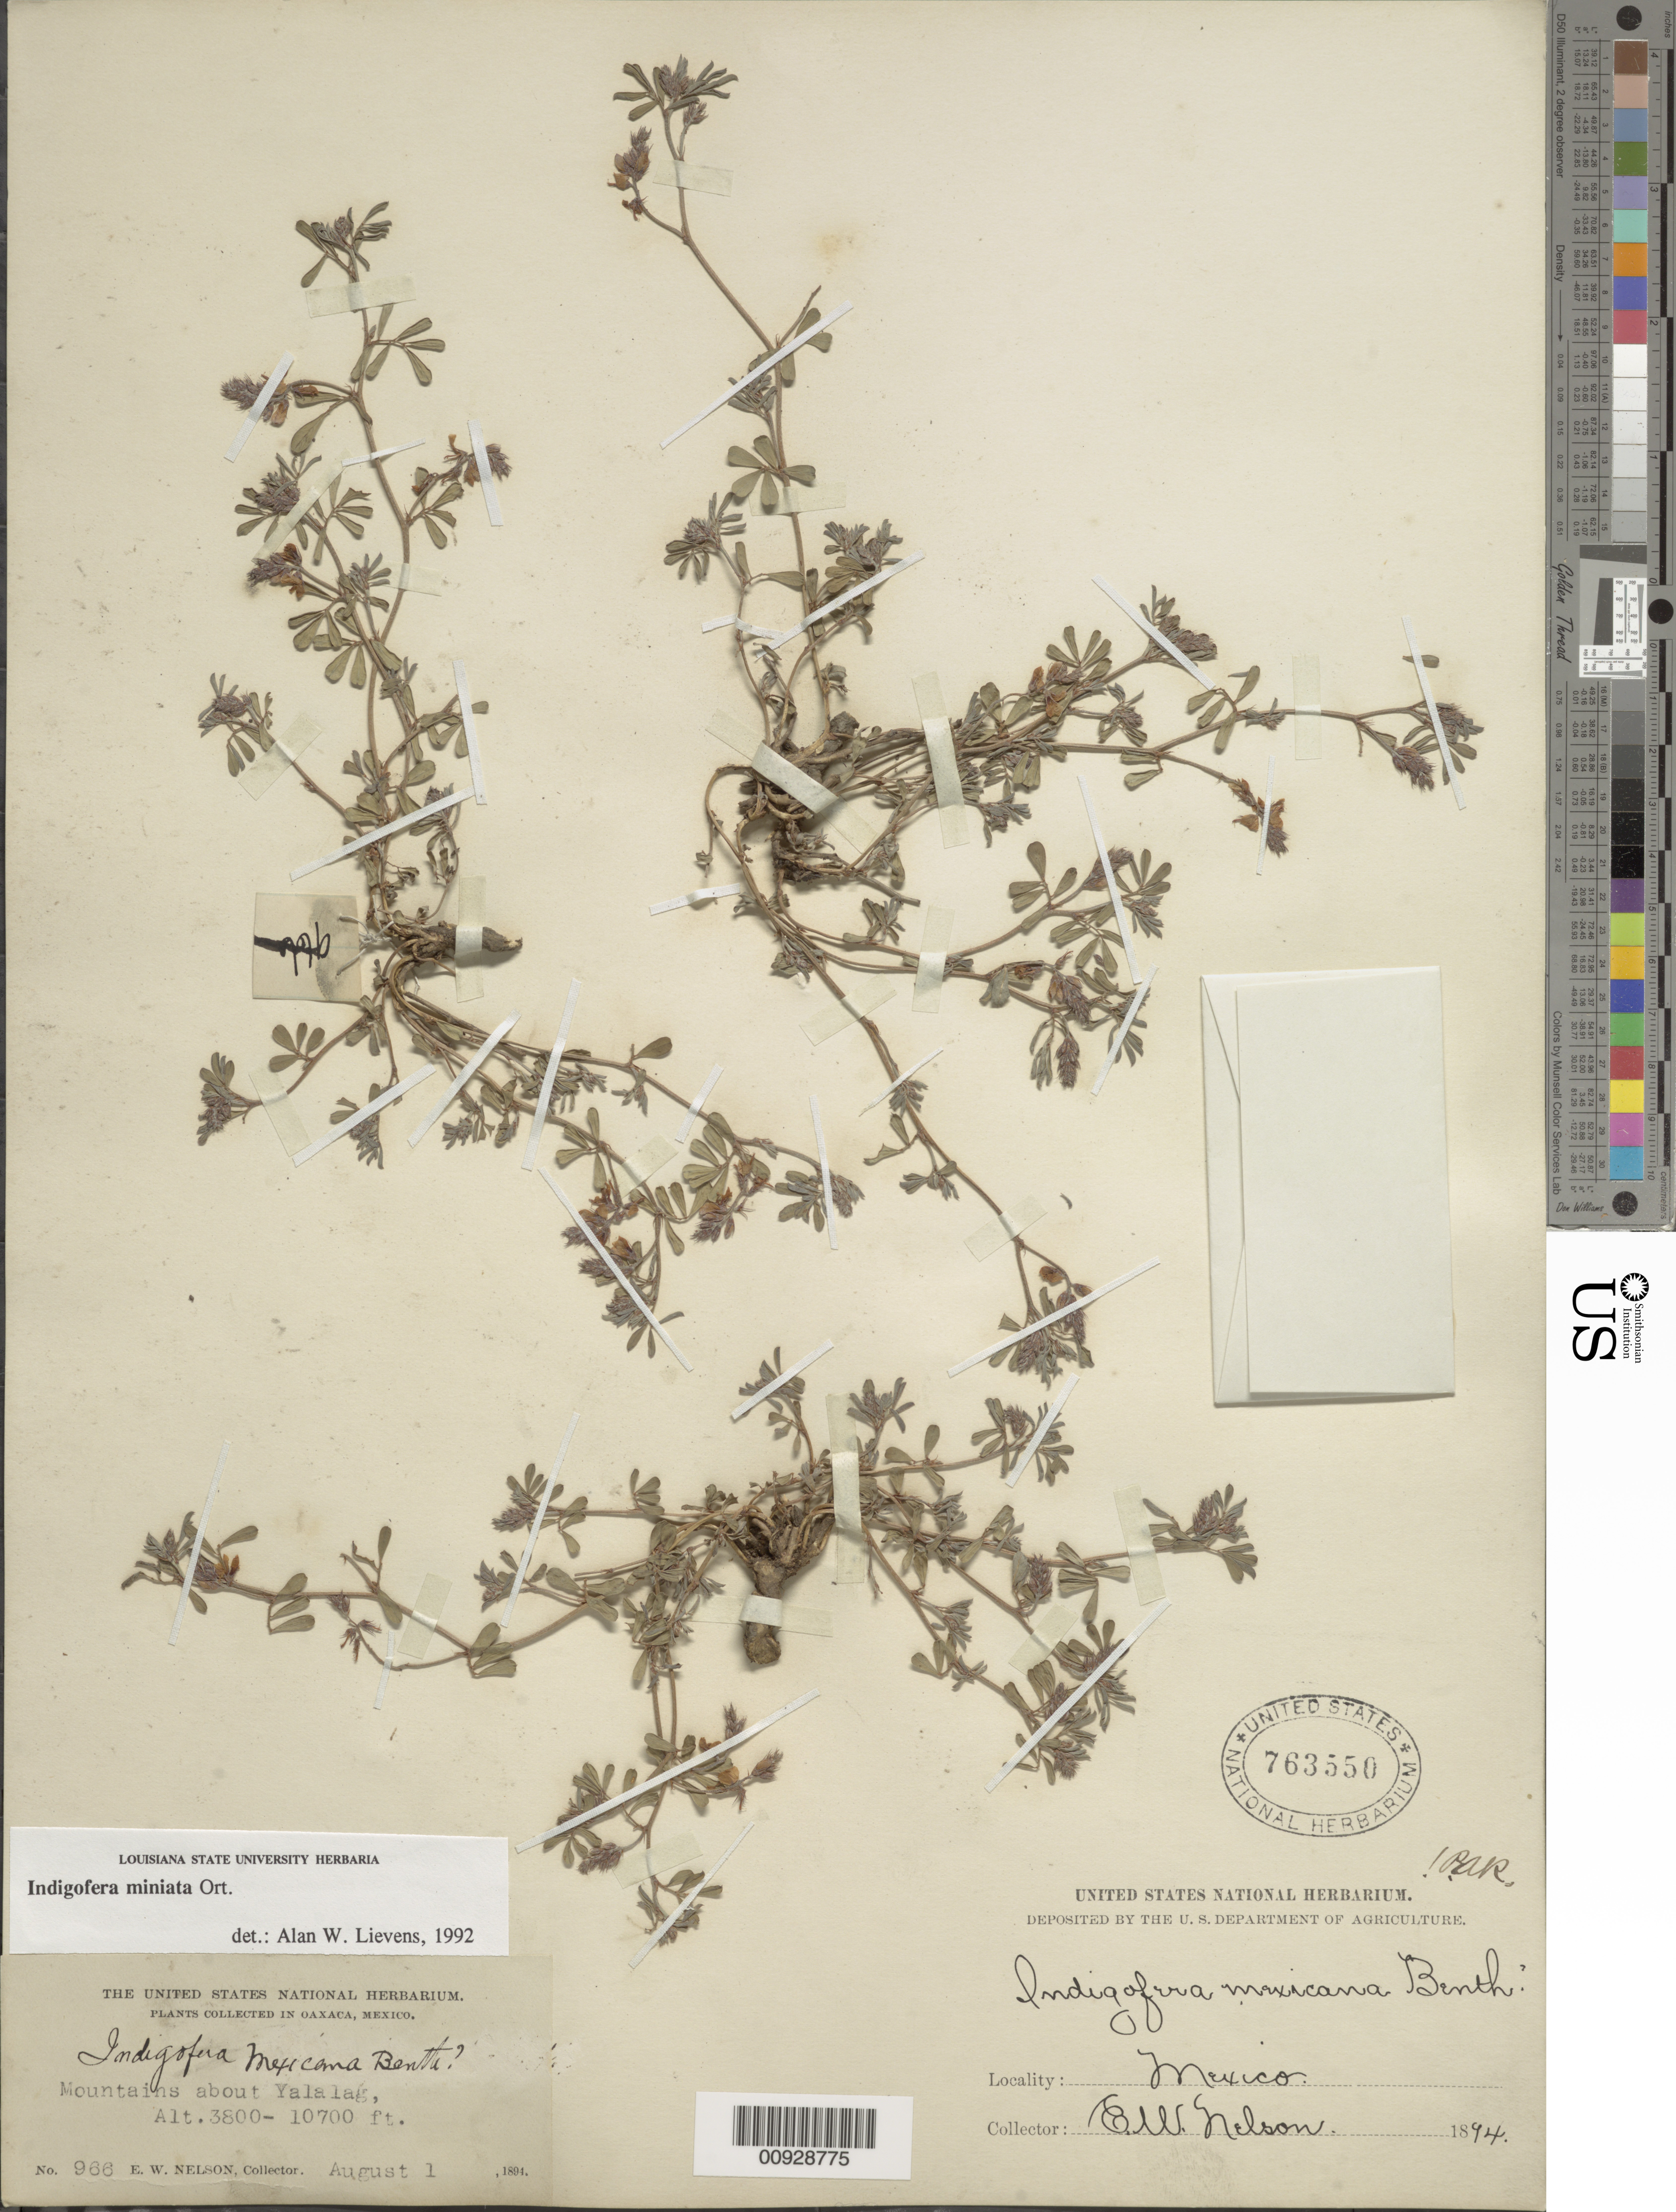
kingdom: Plantae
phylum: Tracheophyta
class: Magnoliopsida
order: Fabales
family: Fabaceae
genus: Indigofera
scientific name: Indigofera miniata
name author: Orteg.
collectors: E. W. Nelson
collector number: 966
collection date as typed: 01 Aug 1894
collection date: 1894-08-01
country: Mexico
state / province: Oaxaca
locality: About Yalalag.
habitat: Mountains.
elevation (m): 1158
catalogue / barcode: US 763550